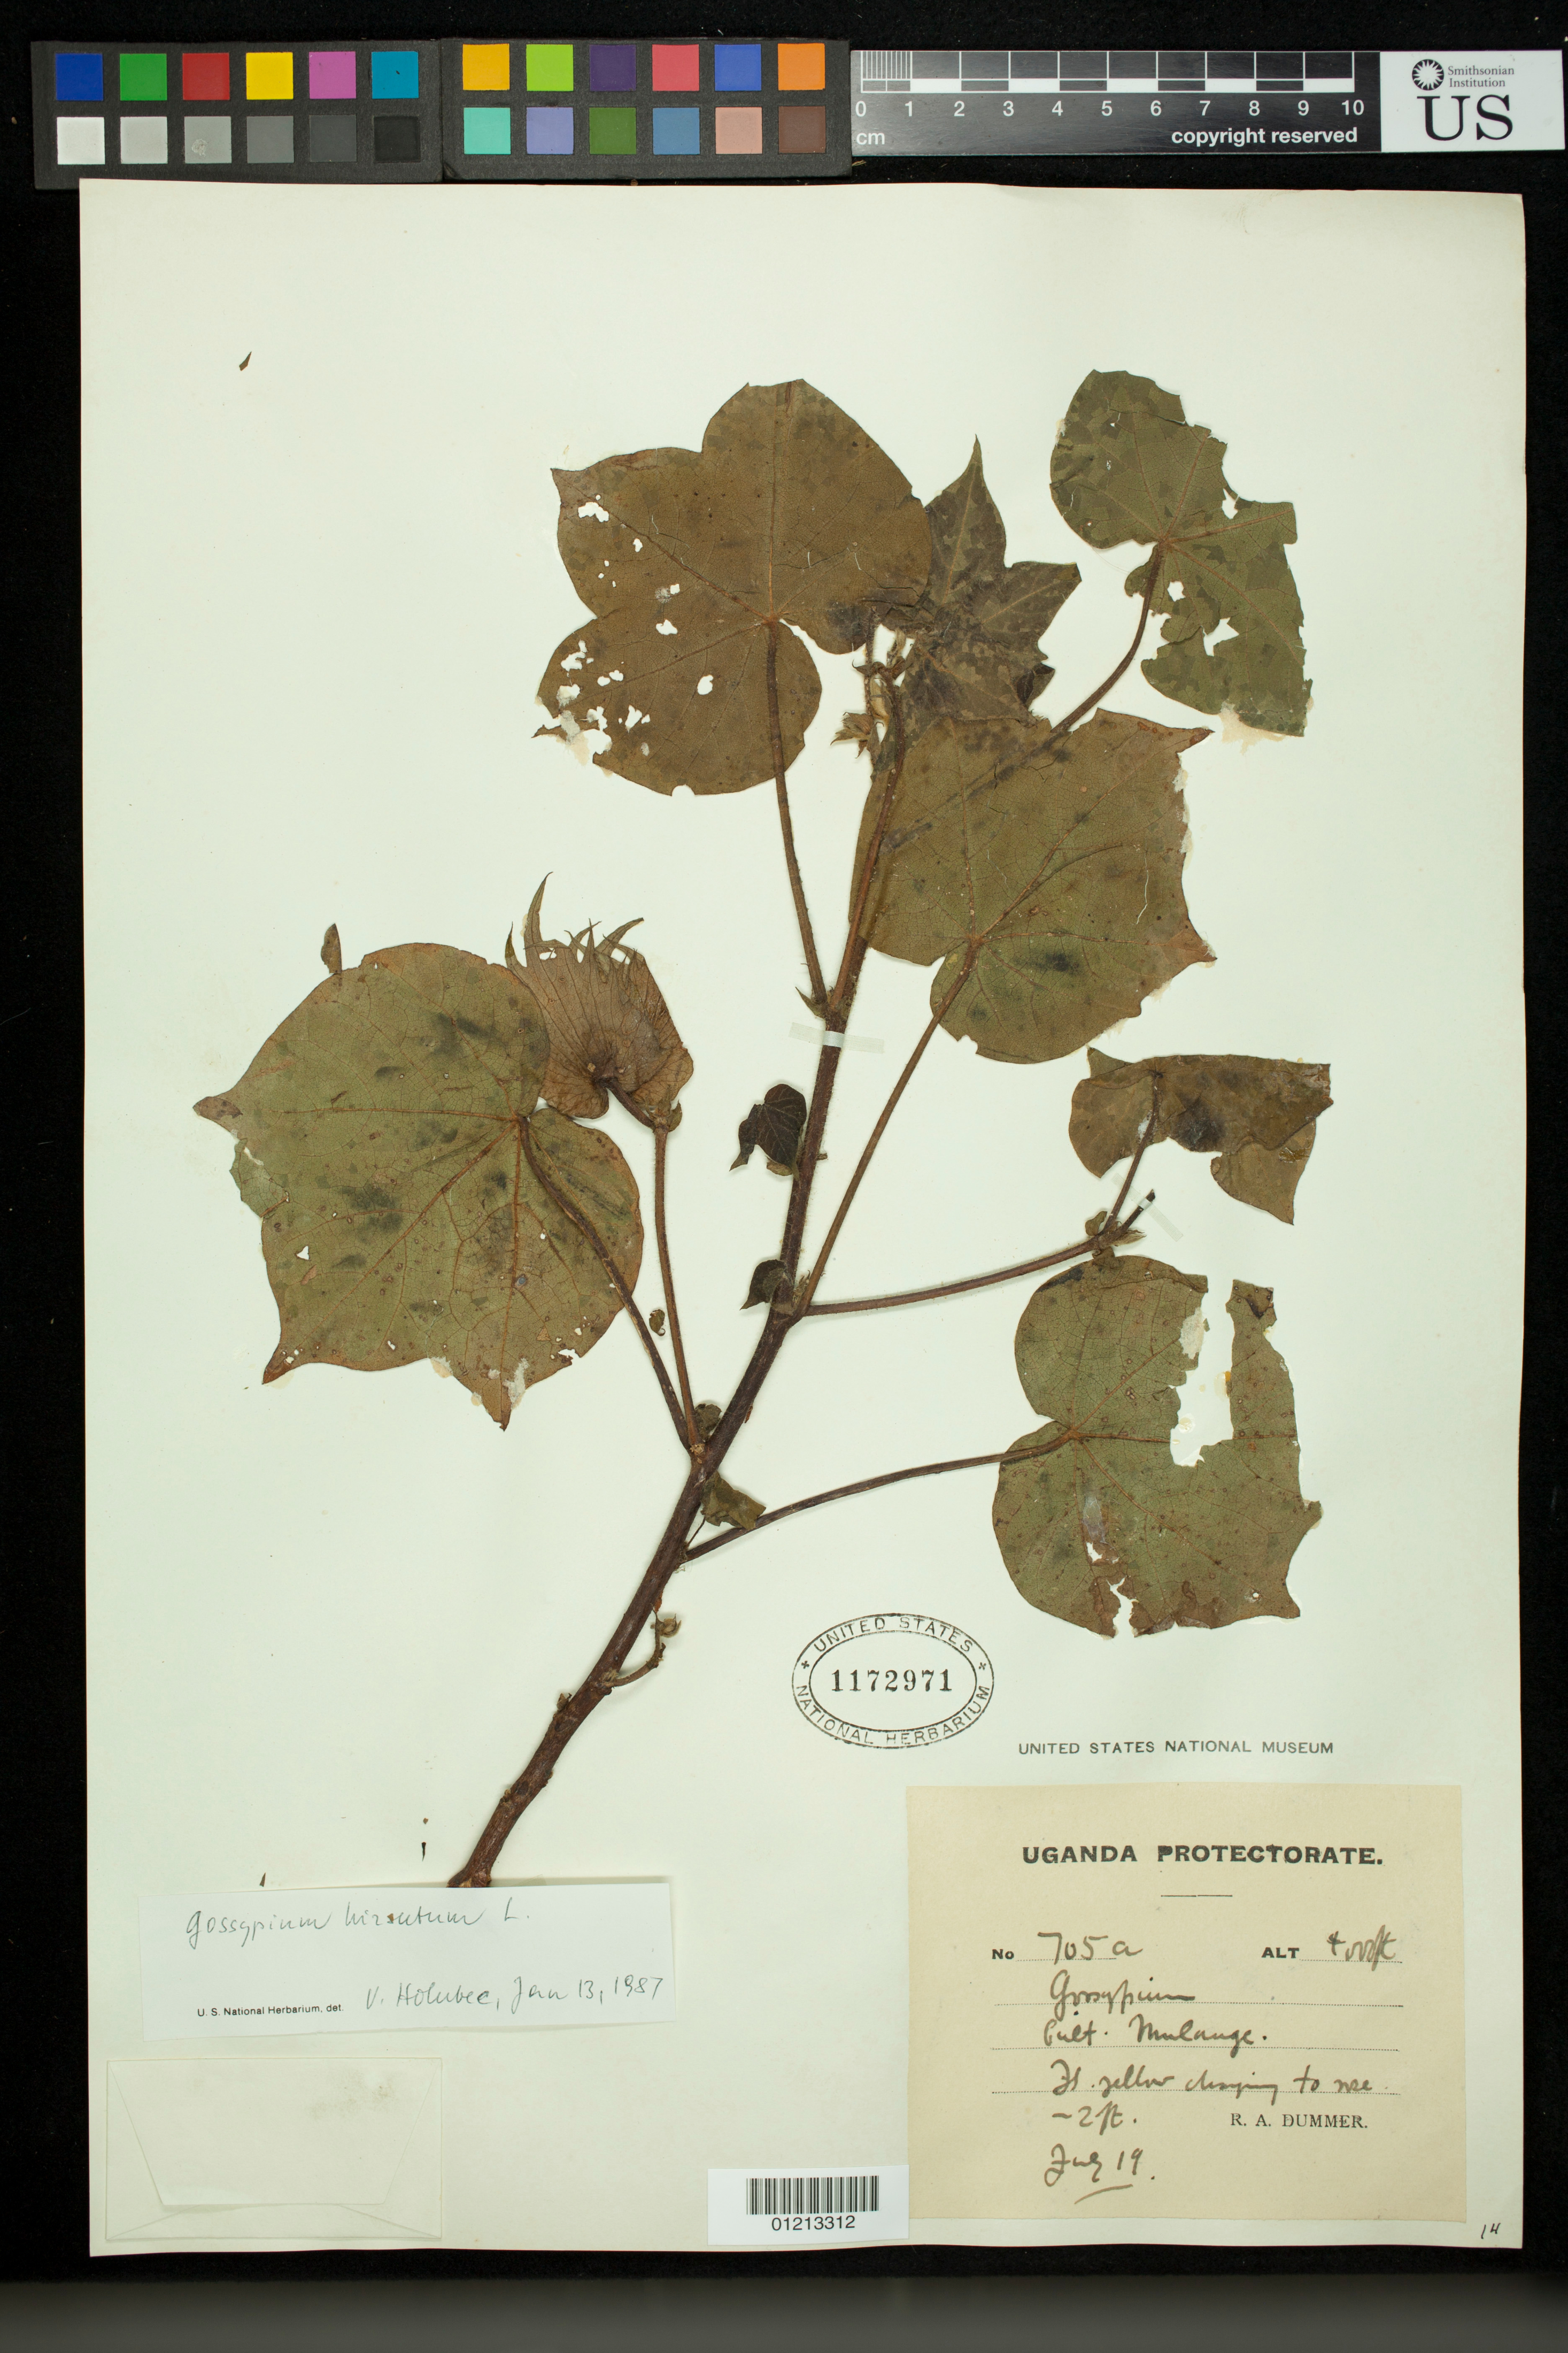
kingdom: Plantae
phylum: Tracheophyta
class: Magnoliopsida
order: Malvales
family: Malvaceae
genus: Gossypium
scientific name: Gossypium hirsutum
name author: L.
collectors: R. A. Dümmer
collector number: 705a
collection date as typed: Jul 1919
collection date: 1919-07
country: Uganda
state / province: Central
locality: Cult. Mulange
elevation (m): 1219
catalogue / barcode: US 1172971